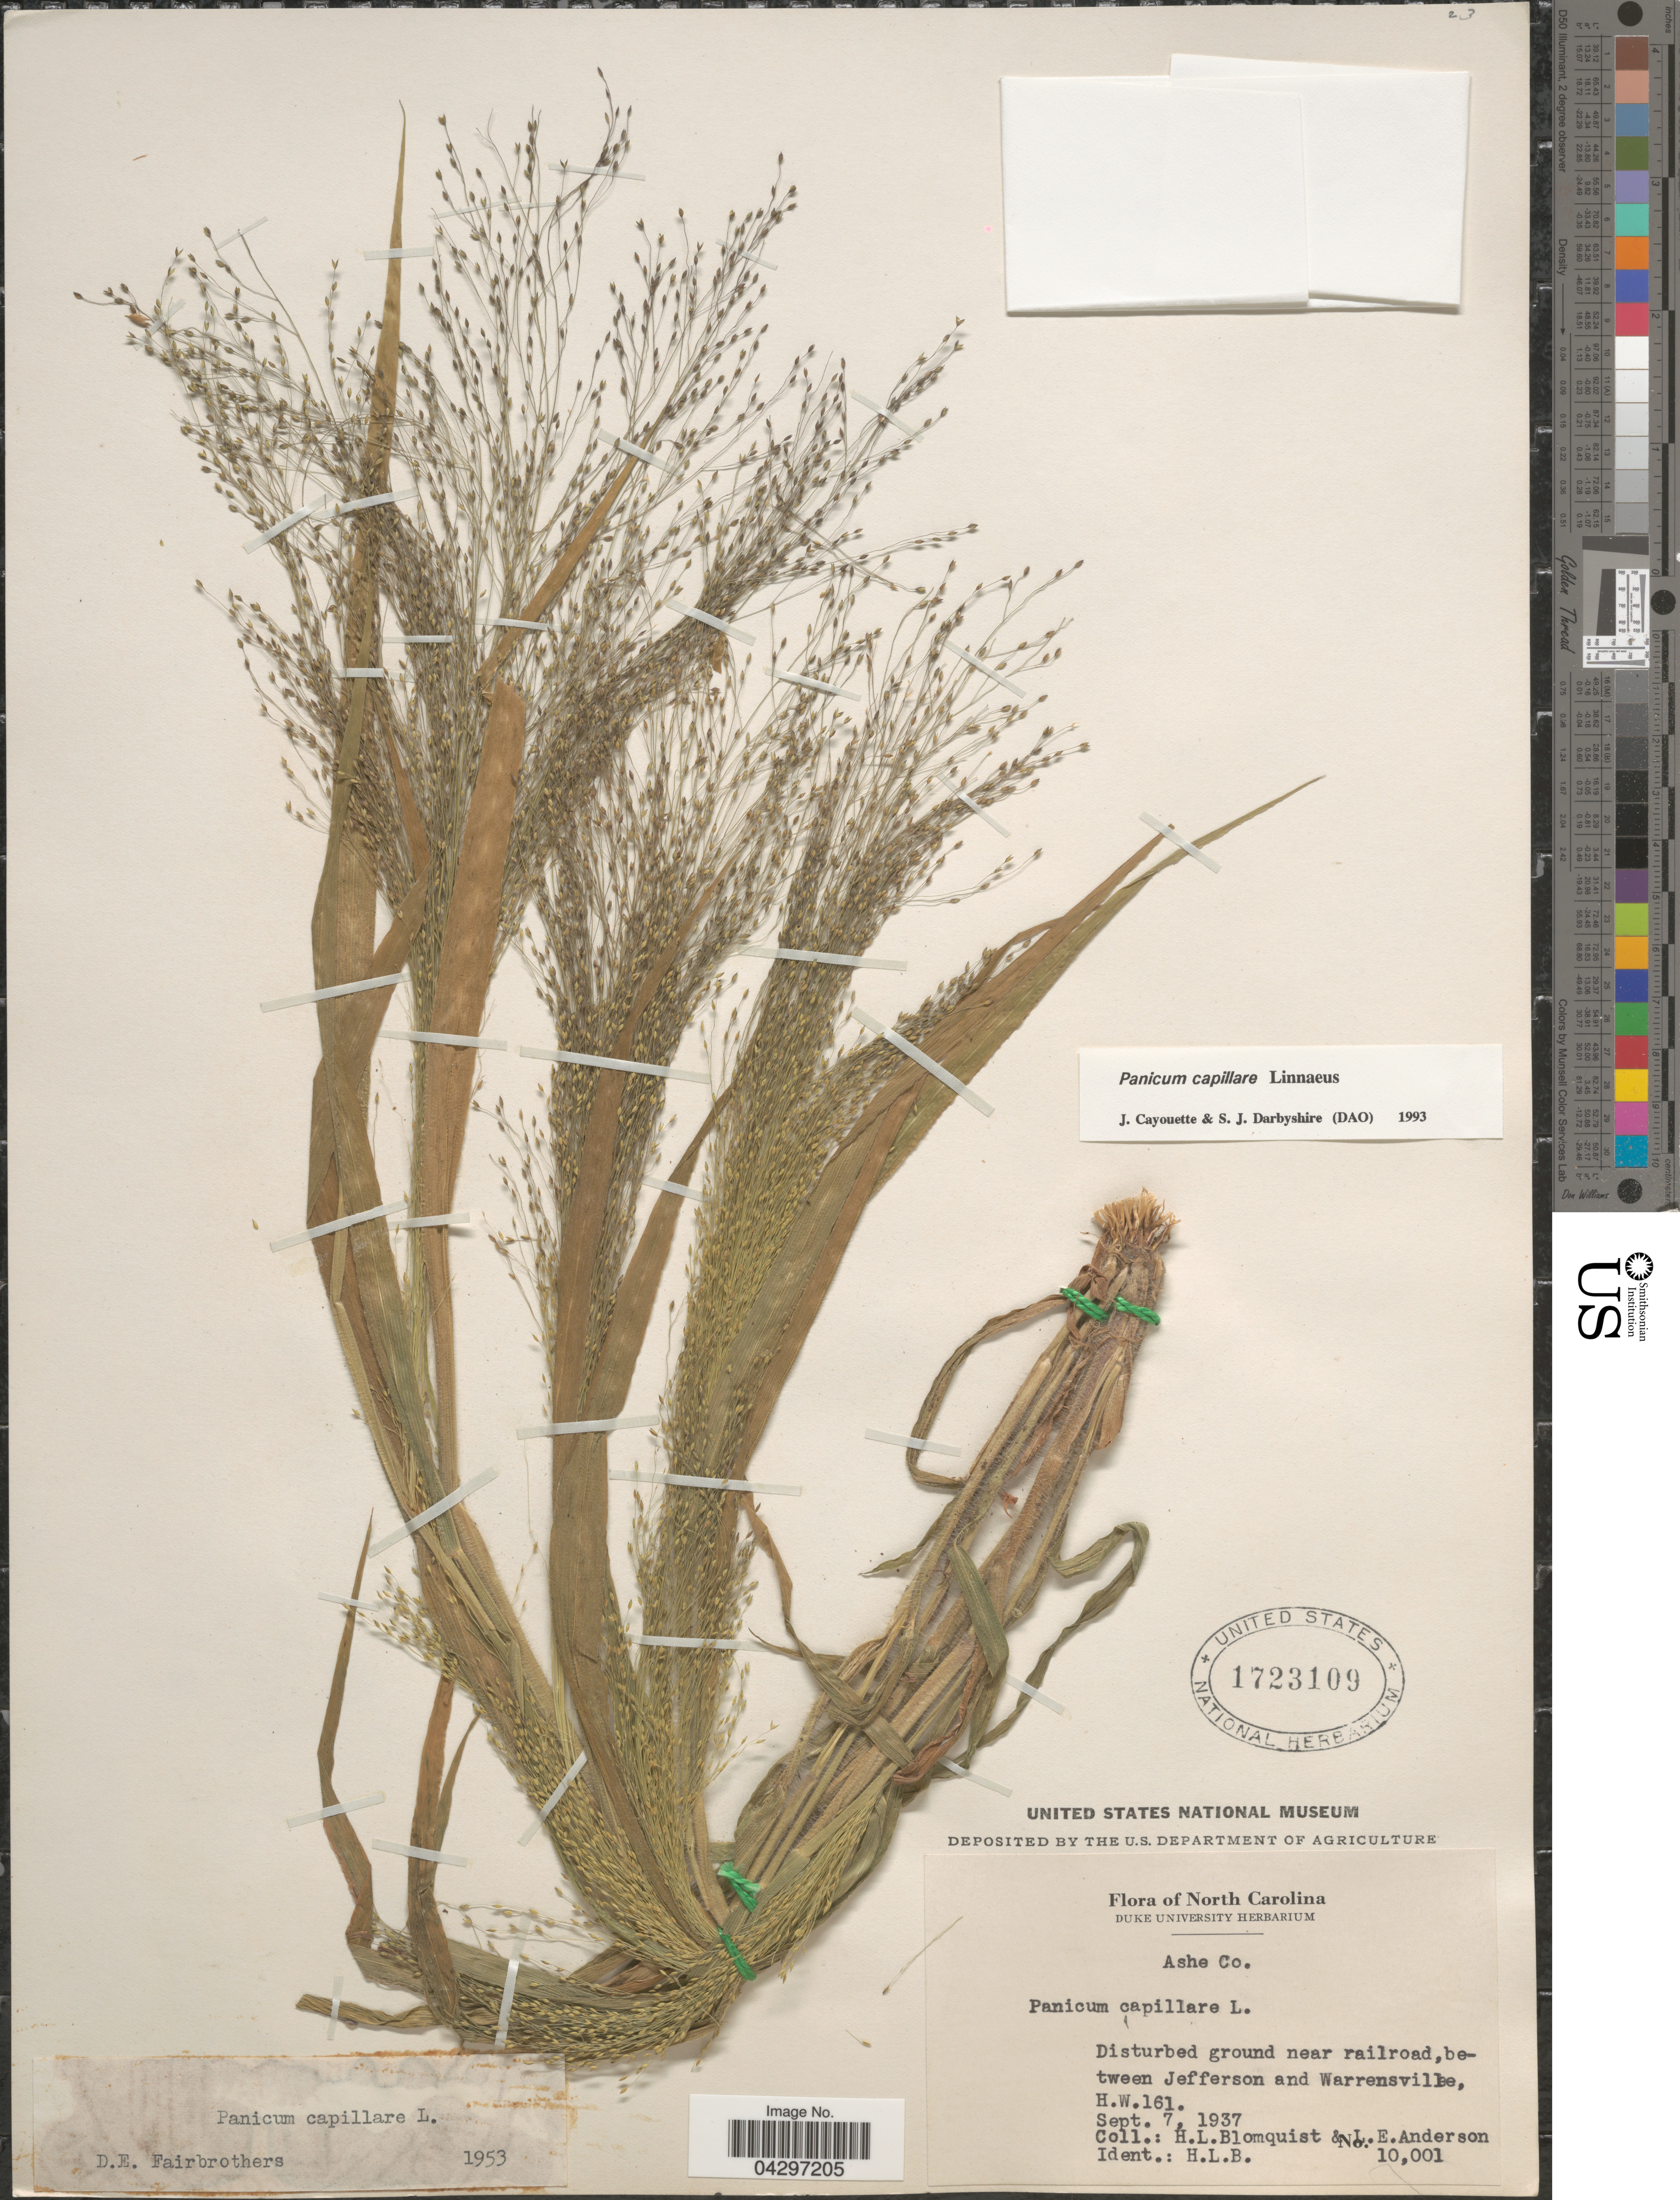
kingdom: Plantae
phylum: Tracheophyta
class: Liliopsida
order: Poales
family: Poaceae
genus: Panicum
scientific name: Panicum capillare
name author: L.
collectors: H. Blomquist & L. E. Anderson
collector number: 10001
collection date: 1937-09-07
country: United States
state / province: North Carolina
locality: Ashe Co. Disturbed ground near railroad, between Jefferson and Warrensville, H. W. 161.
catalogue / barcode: US 1723109